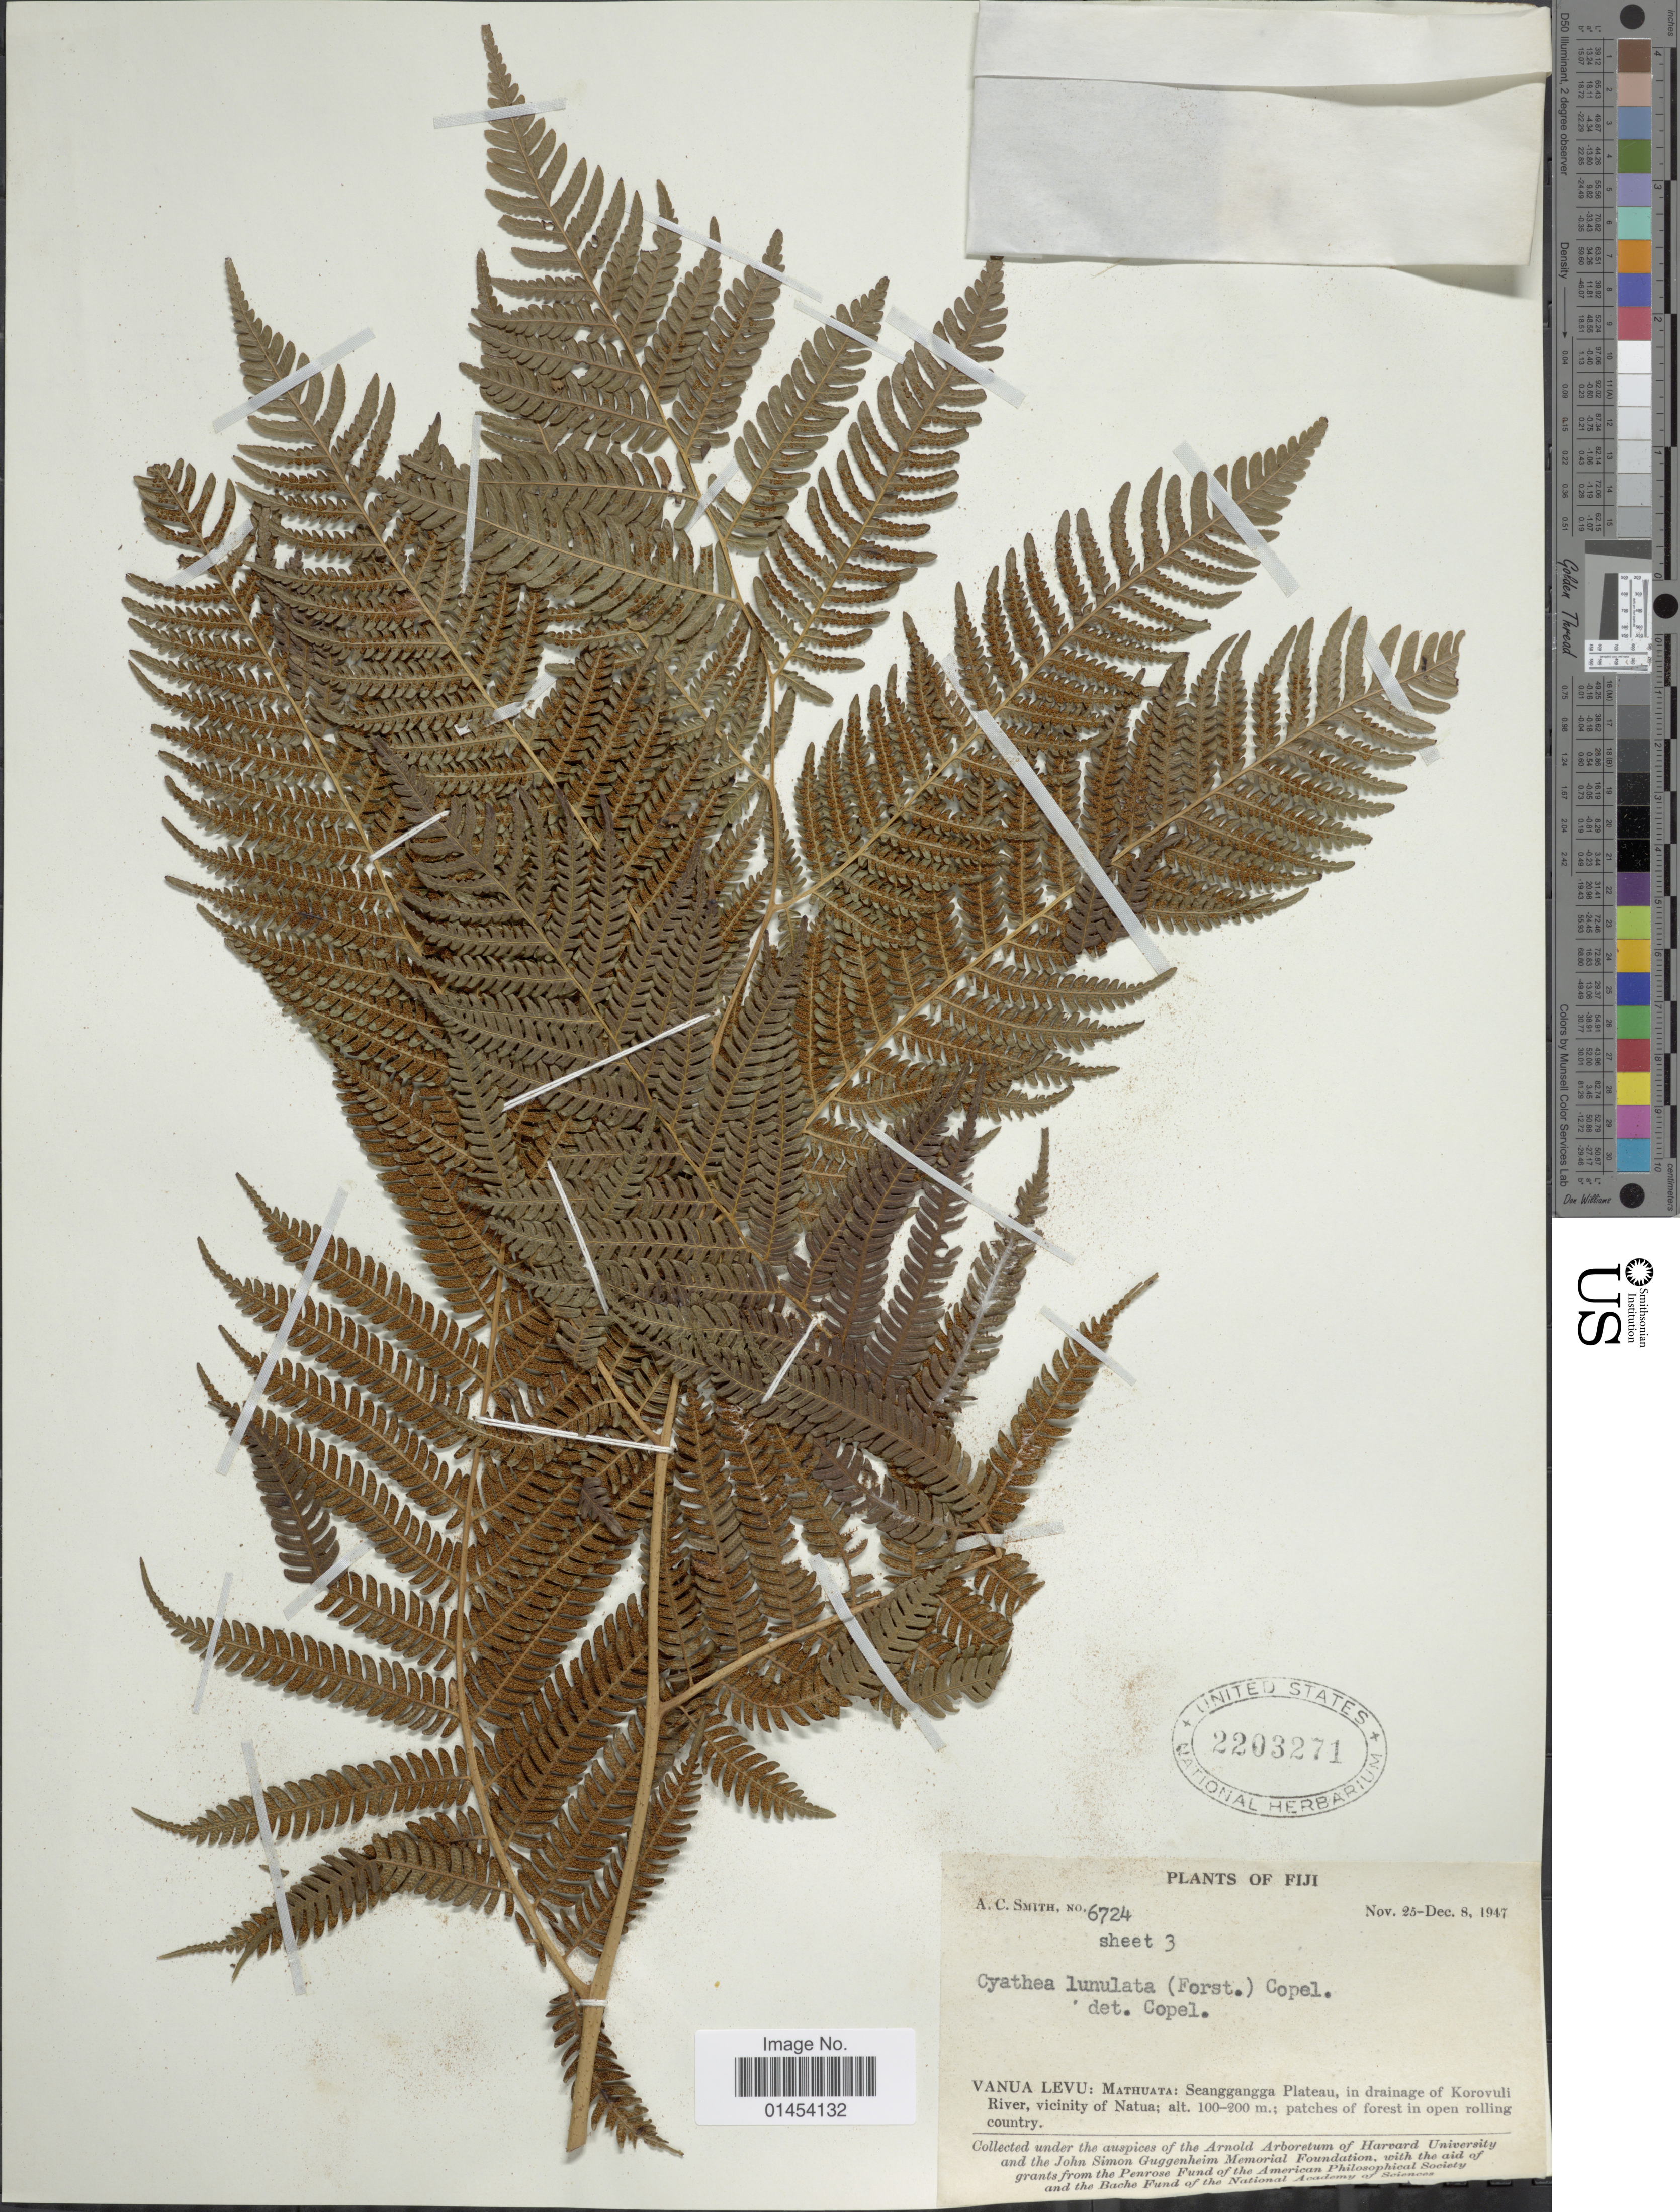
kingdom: Plantae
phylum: Tracheophyta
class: Polypodiopsida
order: Cyatheales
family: Cyatheaceae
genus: Cyathea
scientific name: Cyathea lunulata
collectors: A. C. Smith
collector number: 6724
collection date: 1947-11-25/1947-12-08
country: Fiji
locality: Vanua Levu: Mathuata: Seanggangga Plateau, in drainage of Korovuli River, vicinity of Natua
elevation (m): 100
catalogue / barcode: US 2203271